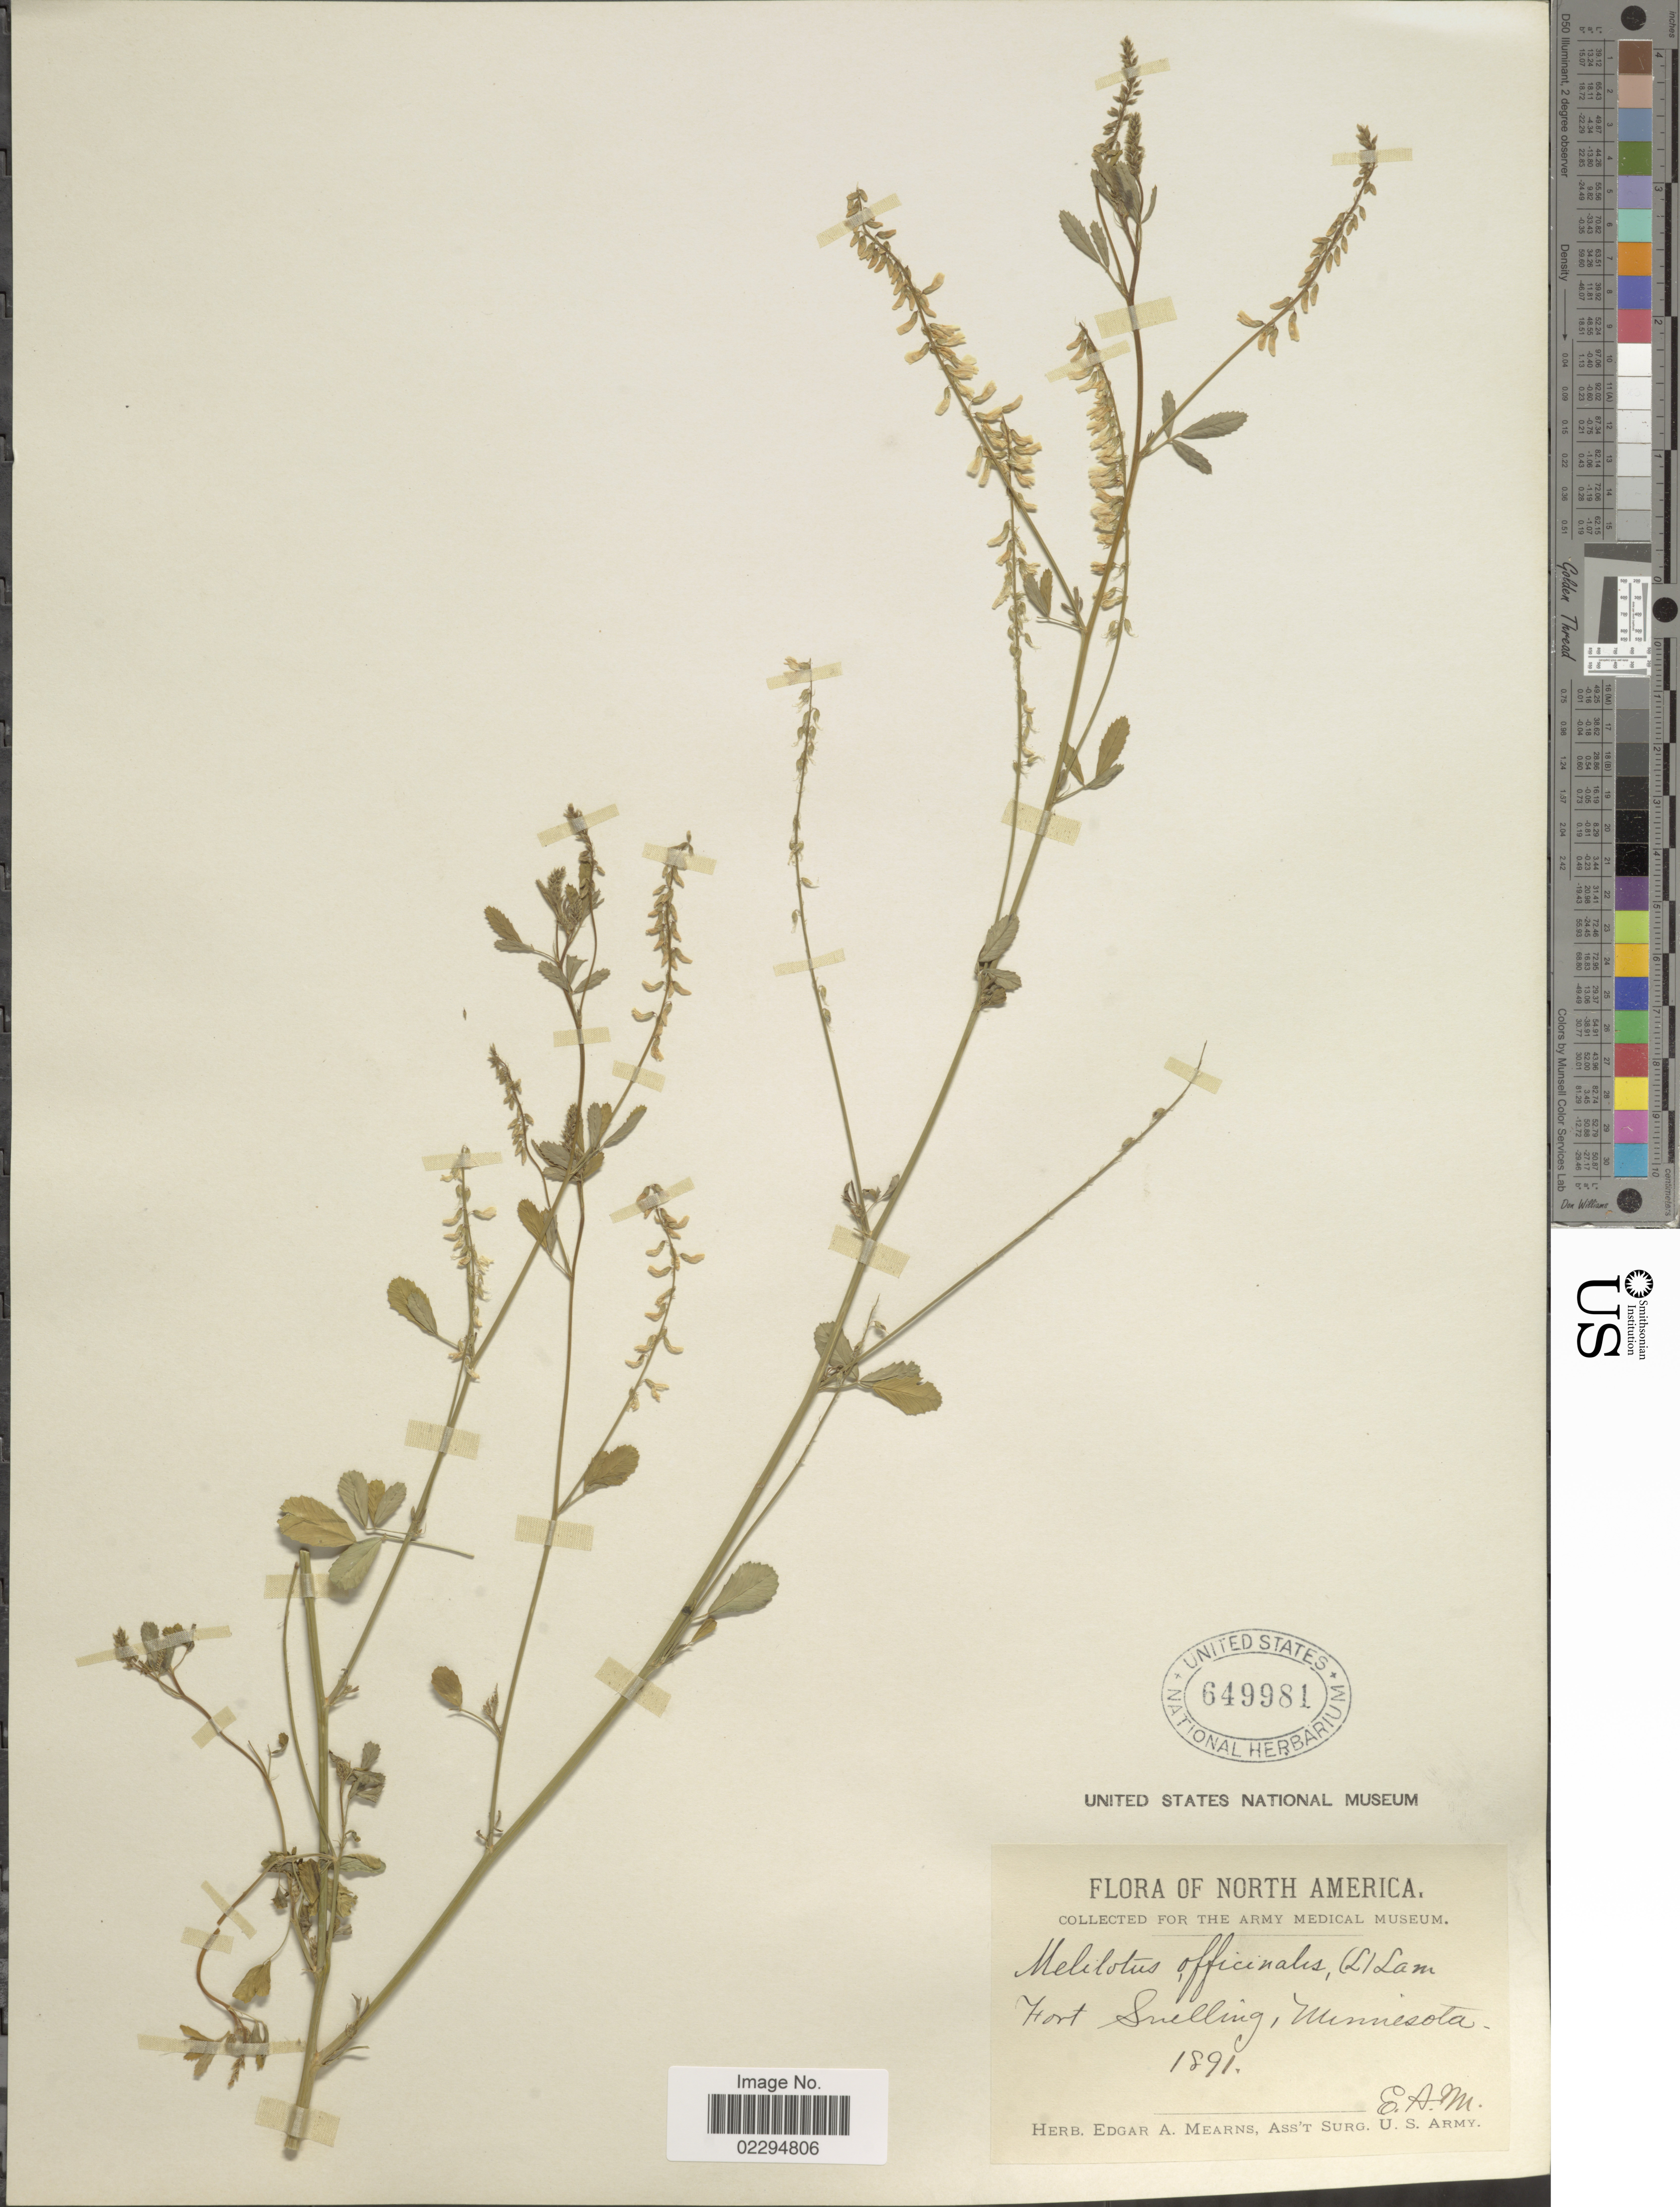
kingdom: Plantae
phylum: Tracheophyta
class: Magnoliopsida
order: Fabales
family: Fabaceae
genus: Melilotus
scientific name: Melilotus officinalis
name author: (L.) Lam.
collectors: E. A. Mearns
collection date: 1891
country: United States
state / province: Minnesota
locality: Fort Snelling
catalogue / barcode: US 649981